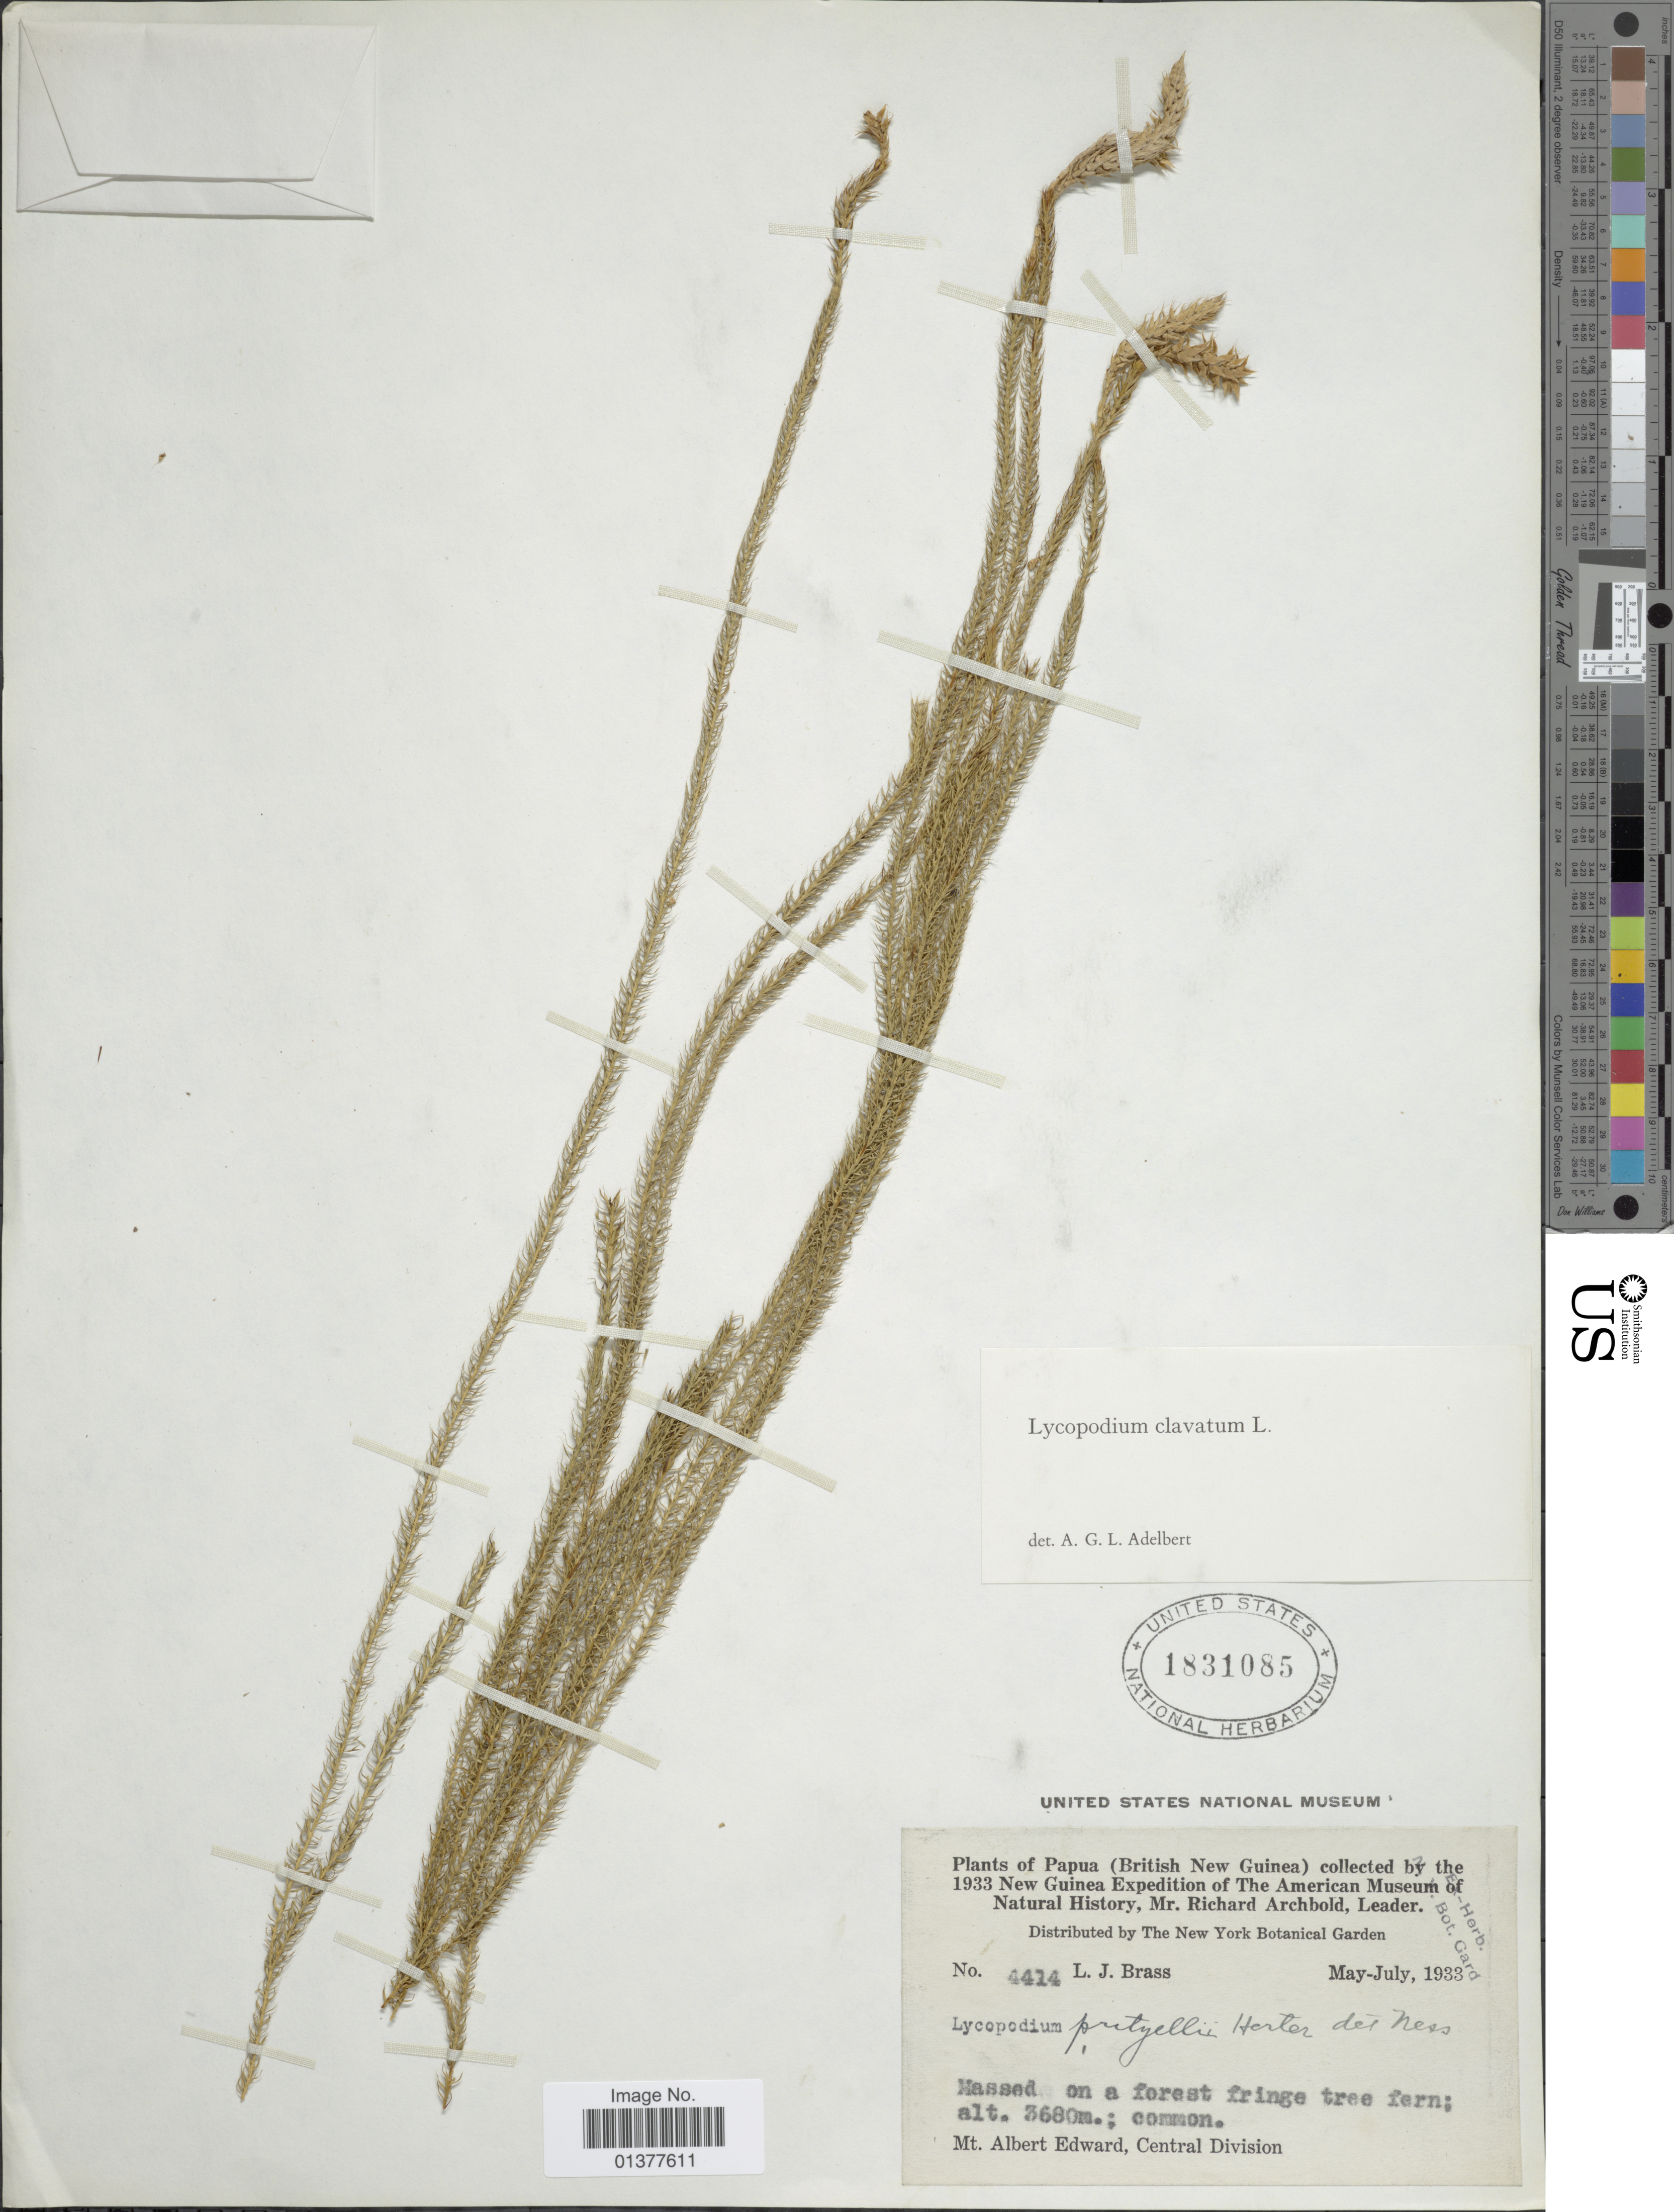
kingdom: Plantae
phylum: Tracheophyta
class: Lycopodiopsida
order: Lycopodiales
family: Lycopodiaceae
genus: Lycopodium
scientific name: Lycopodium hygrophilum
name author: Alderw.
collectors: L. J. Brass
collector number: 4414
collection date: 1933-05/1933-07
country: Papua New Guinea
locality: Papua(British new Guinea, Mt. Albert Edward, Central division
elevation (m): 3680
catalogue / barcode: US 1831085